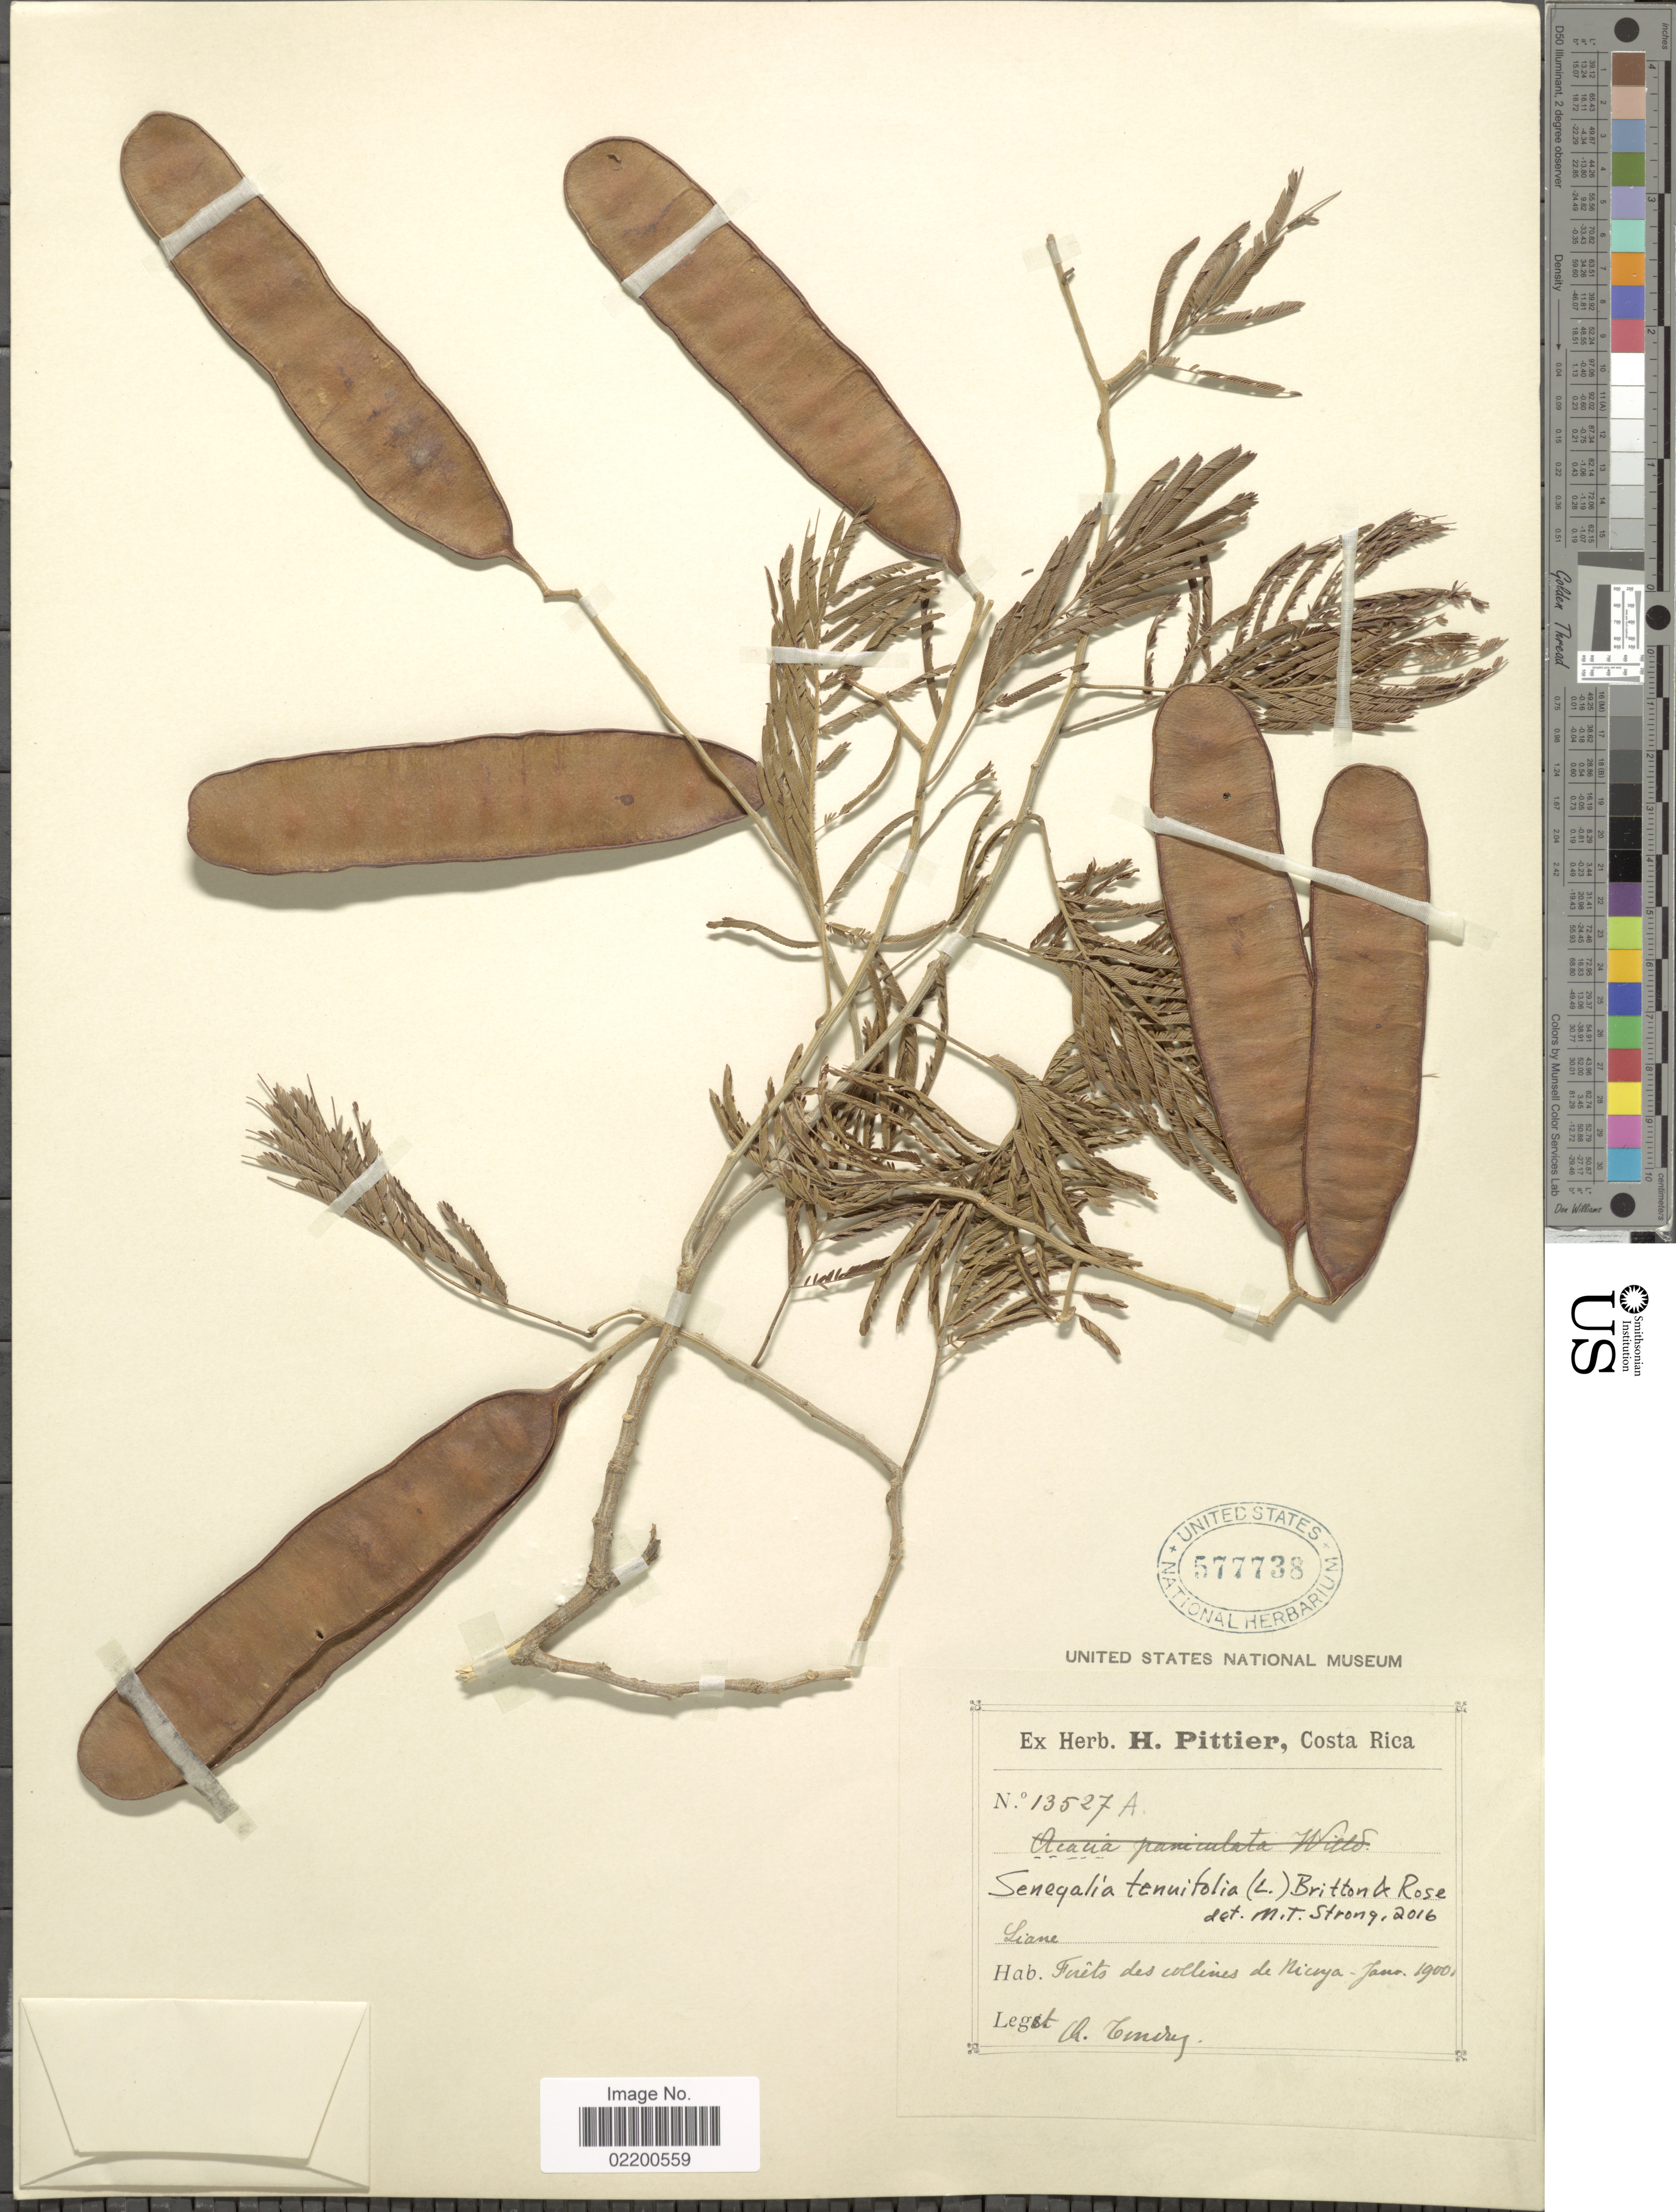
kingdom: Plantae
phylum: Tracheophyta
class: Magnoliopsida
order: Fabales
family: Fabaceae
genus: Senegalia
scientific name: Senegalia tenuifolia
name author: (L.) Britton & Rose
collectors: A. Tonduz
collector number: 13527A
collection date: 1900-01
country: Costa Rica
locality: Forets des collines de Nicoya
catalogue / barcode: US 577738